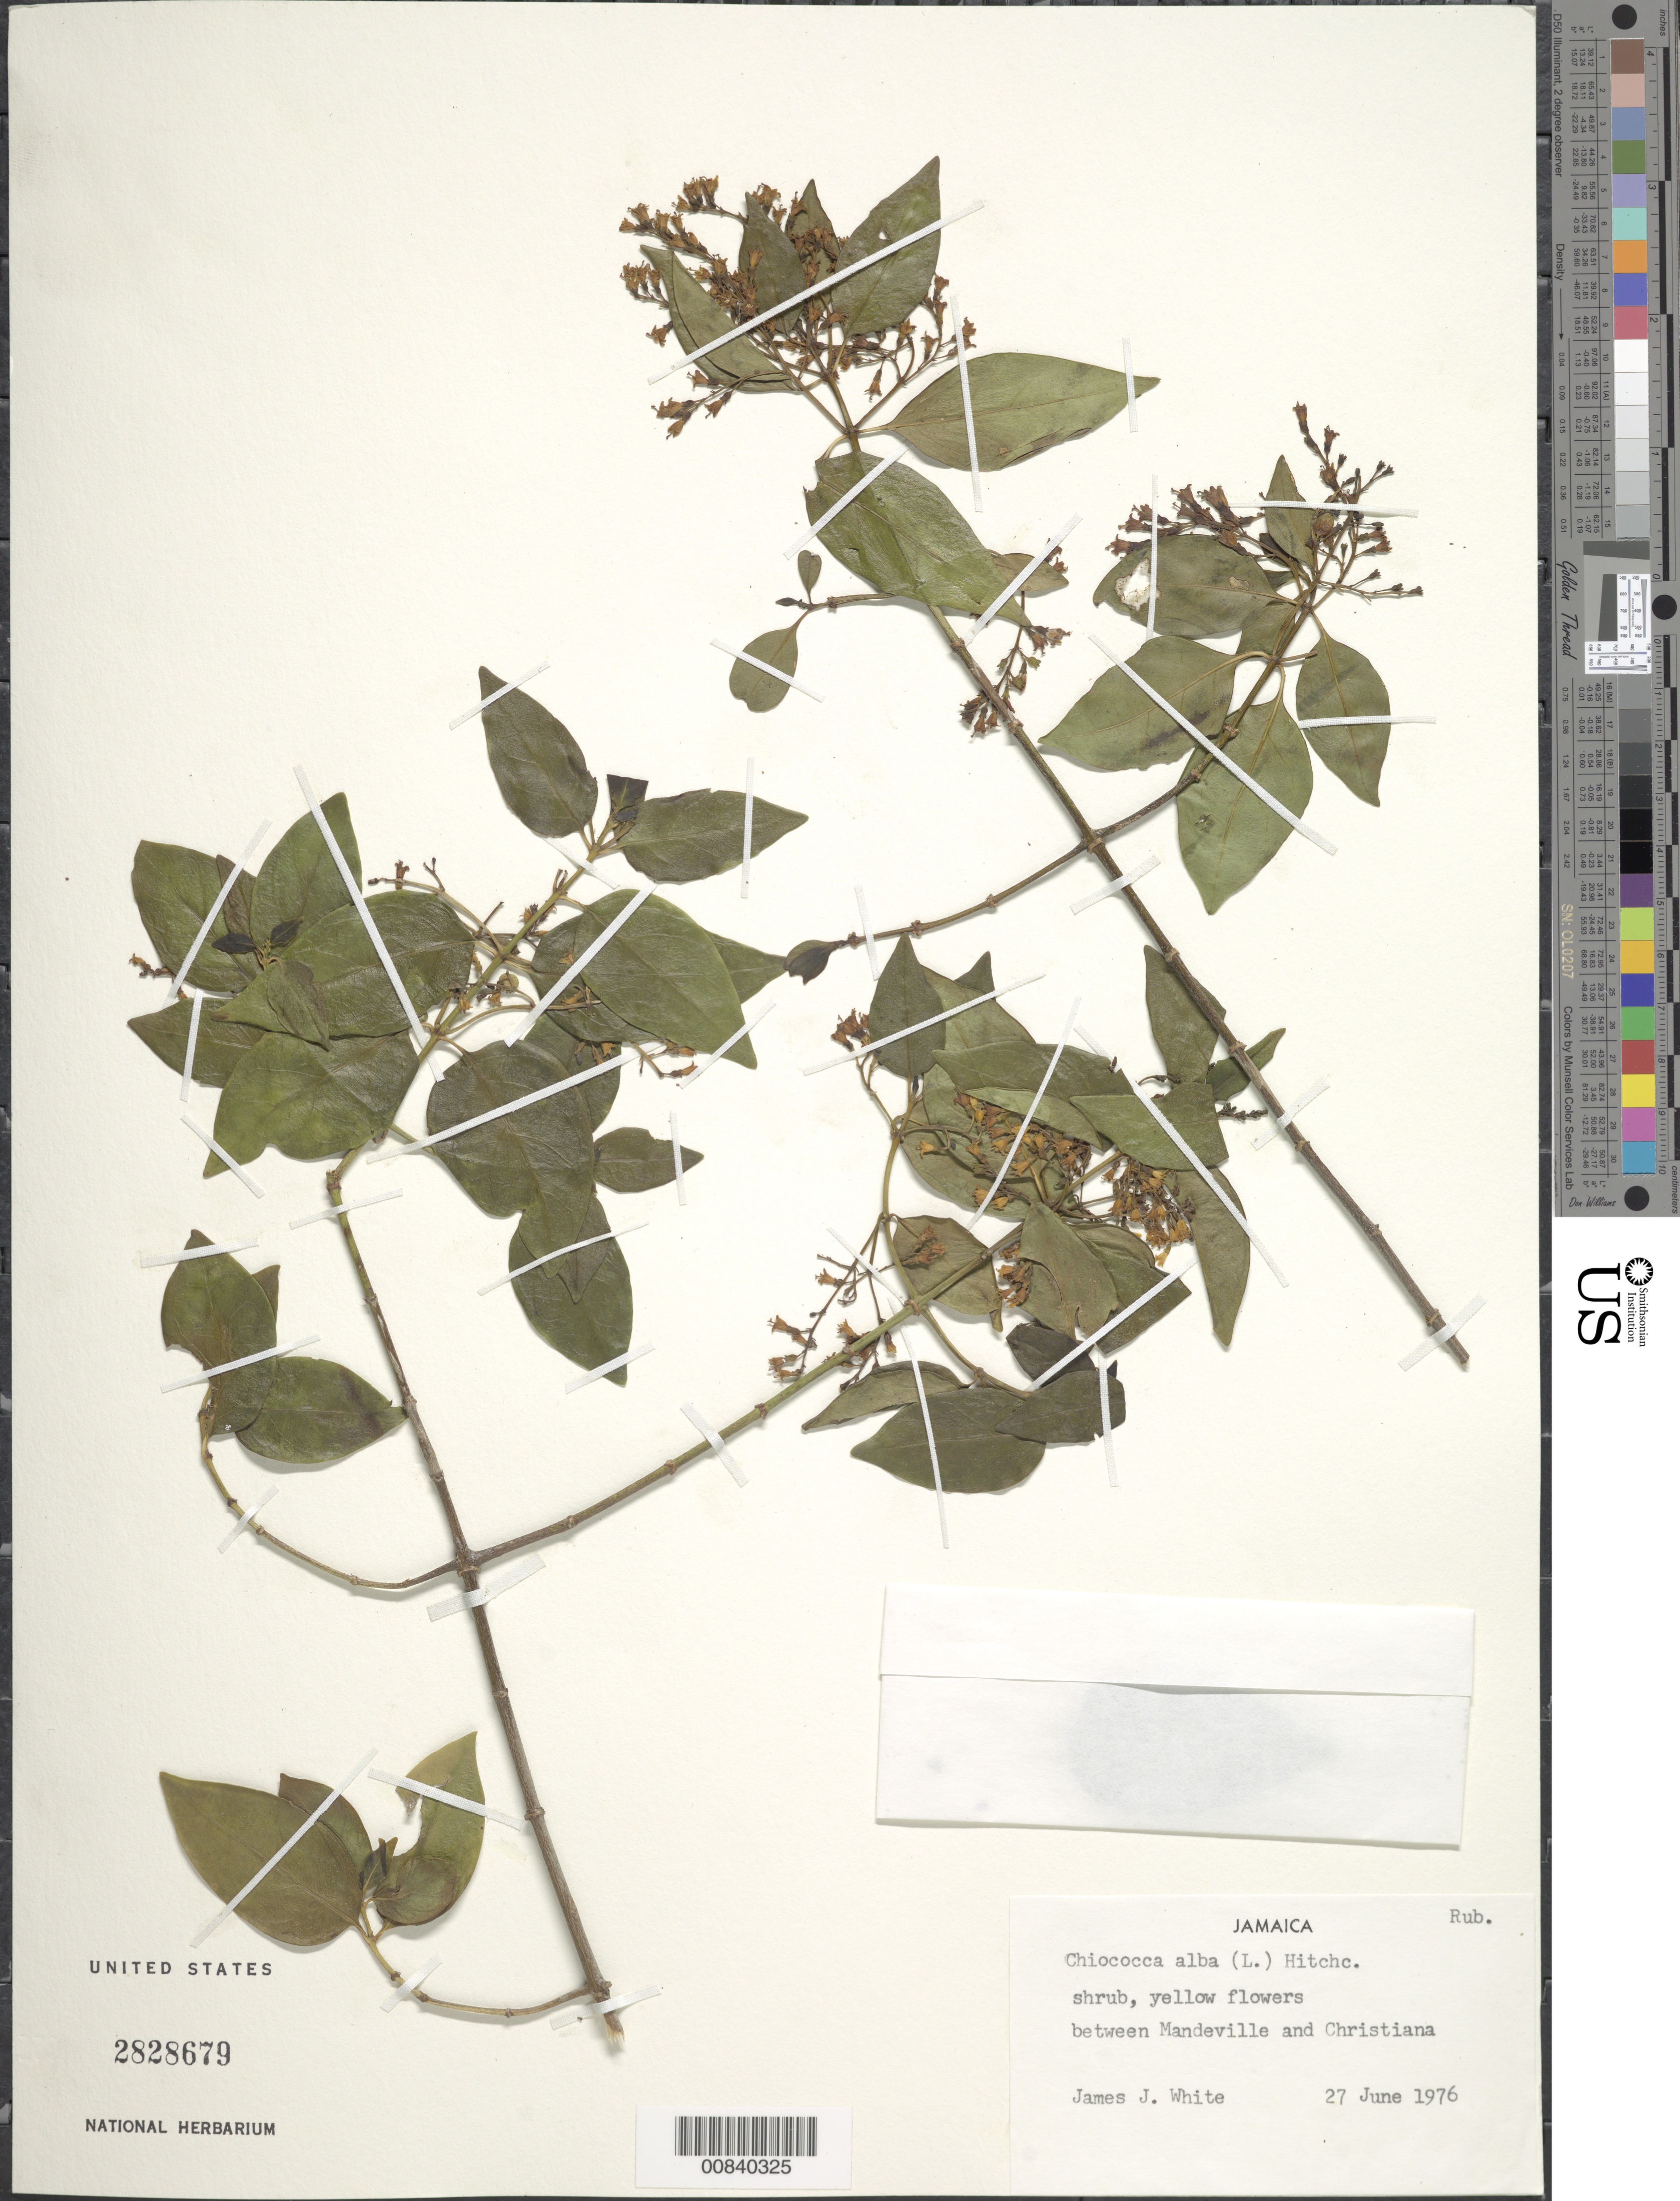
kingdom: Plantae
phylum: Tracheophyta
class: Magnoliopsida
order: Gentianales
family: Rubiaceae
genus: Chiococca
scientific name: Chiococca alba subsp. alba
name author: (L.) Hitchc.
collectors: J. J. White III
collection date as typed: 27 Jun 1976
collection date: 1976-06-27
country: Jamaica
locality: Between Mandeville and Christiana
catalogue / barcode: US 2828679